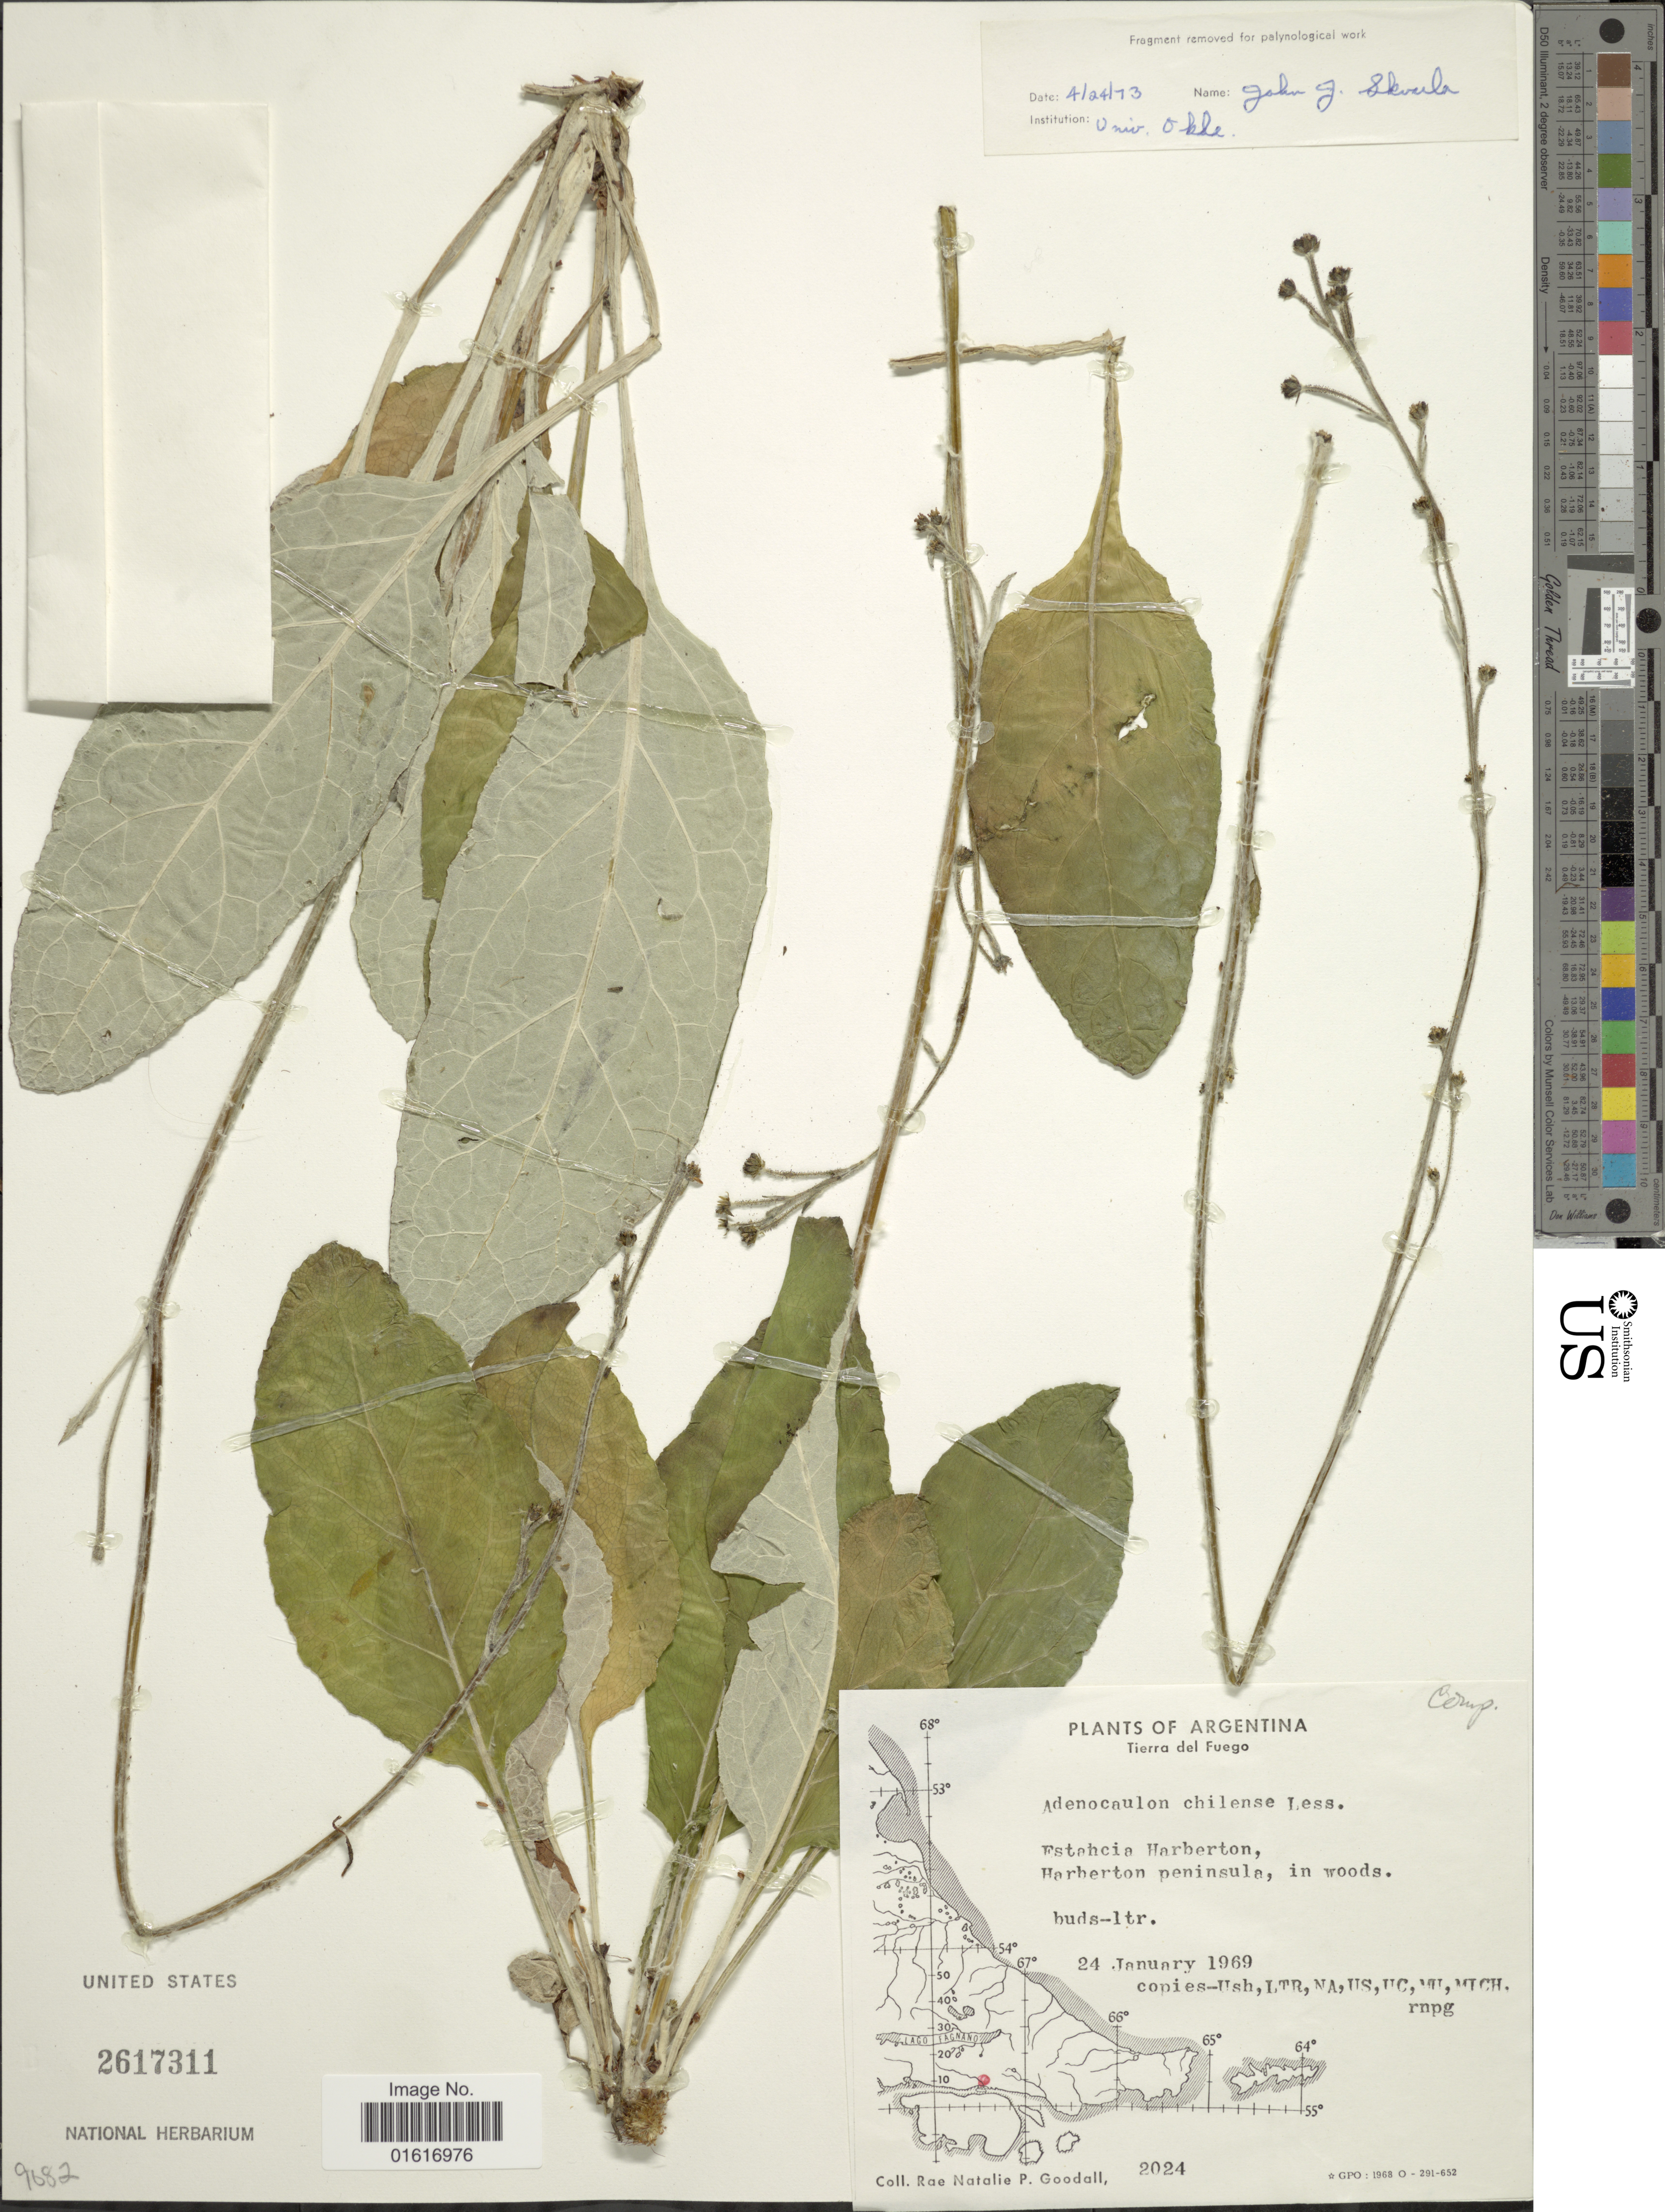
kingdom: Plantae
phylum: Tracheophyta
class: Magnoliopsida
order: Asterales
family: Asteraceae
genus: Adenocaulon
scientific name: Adenocaulon chilense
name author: Less.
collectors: R. Goodall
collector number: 2024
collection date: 1969-01-24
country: Argentina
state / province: Tierra del Fuego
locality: Estahcia Harberton, Harberton peninsula, in woods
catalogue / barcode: US 2617311